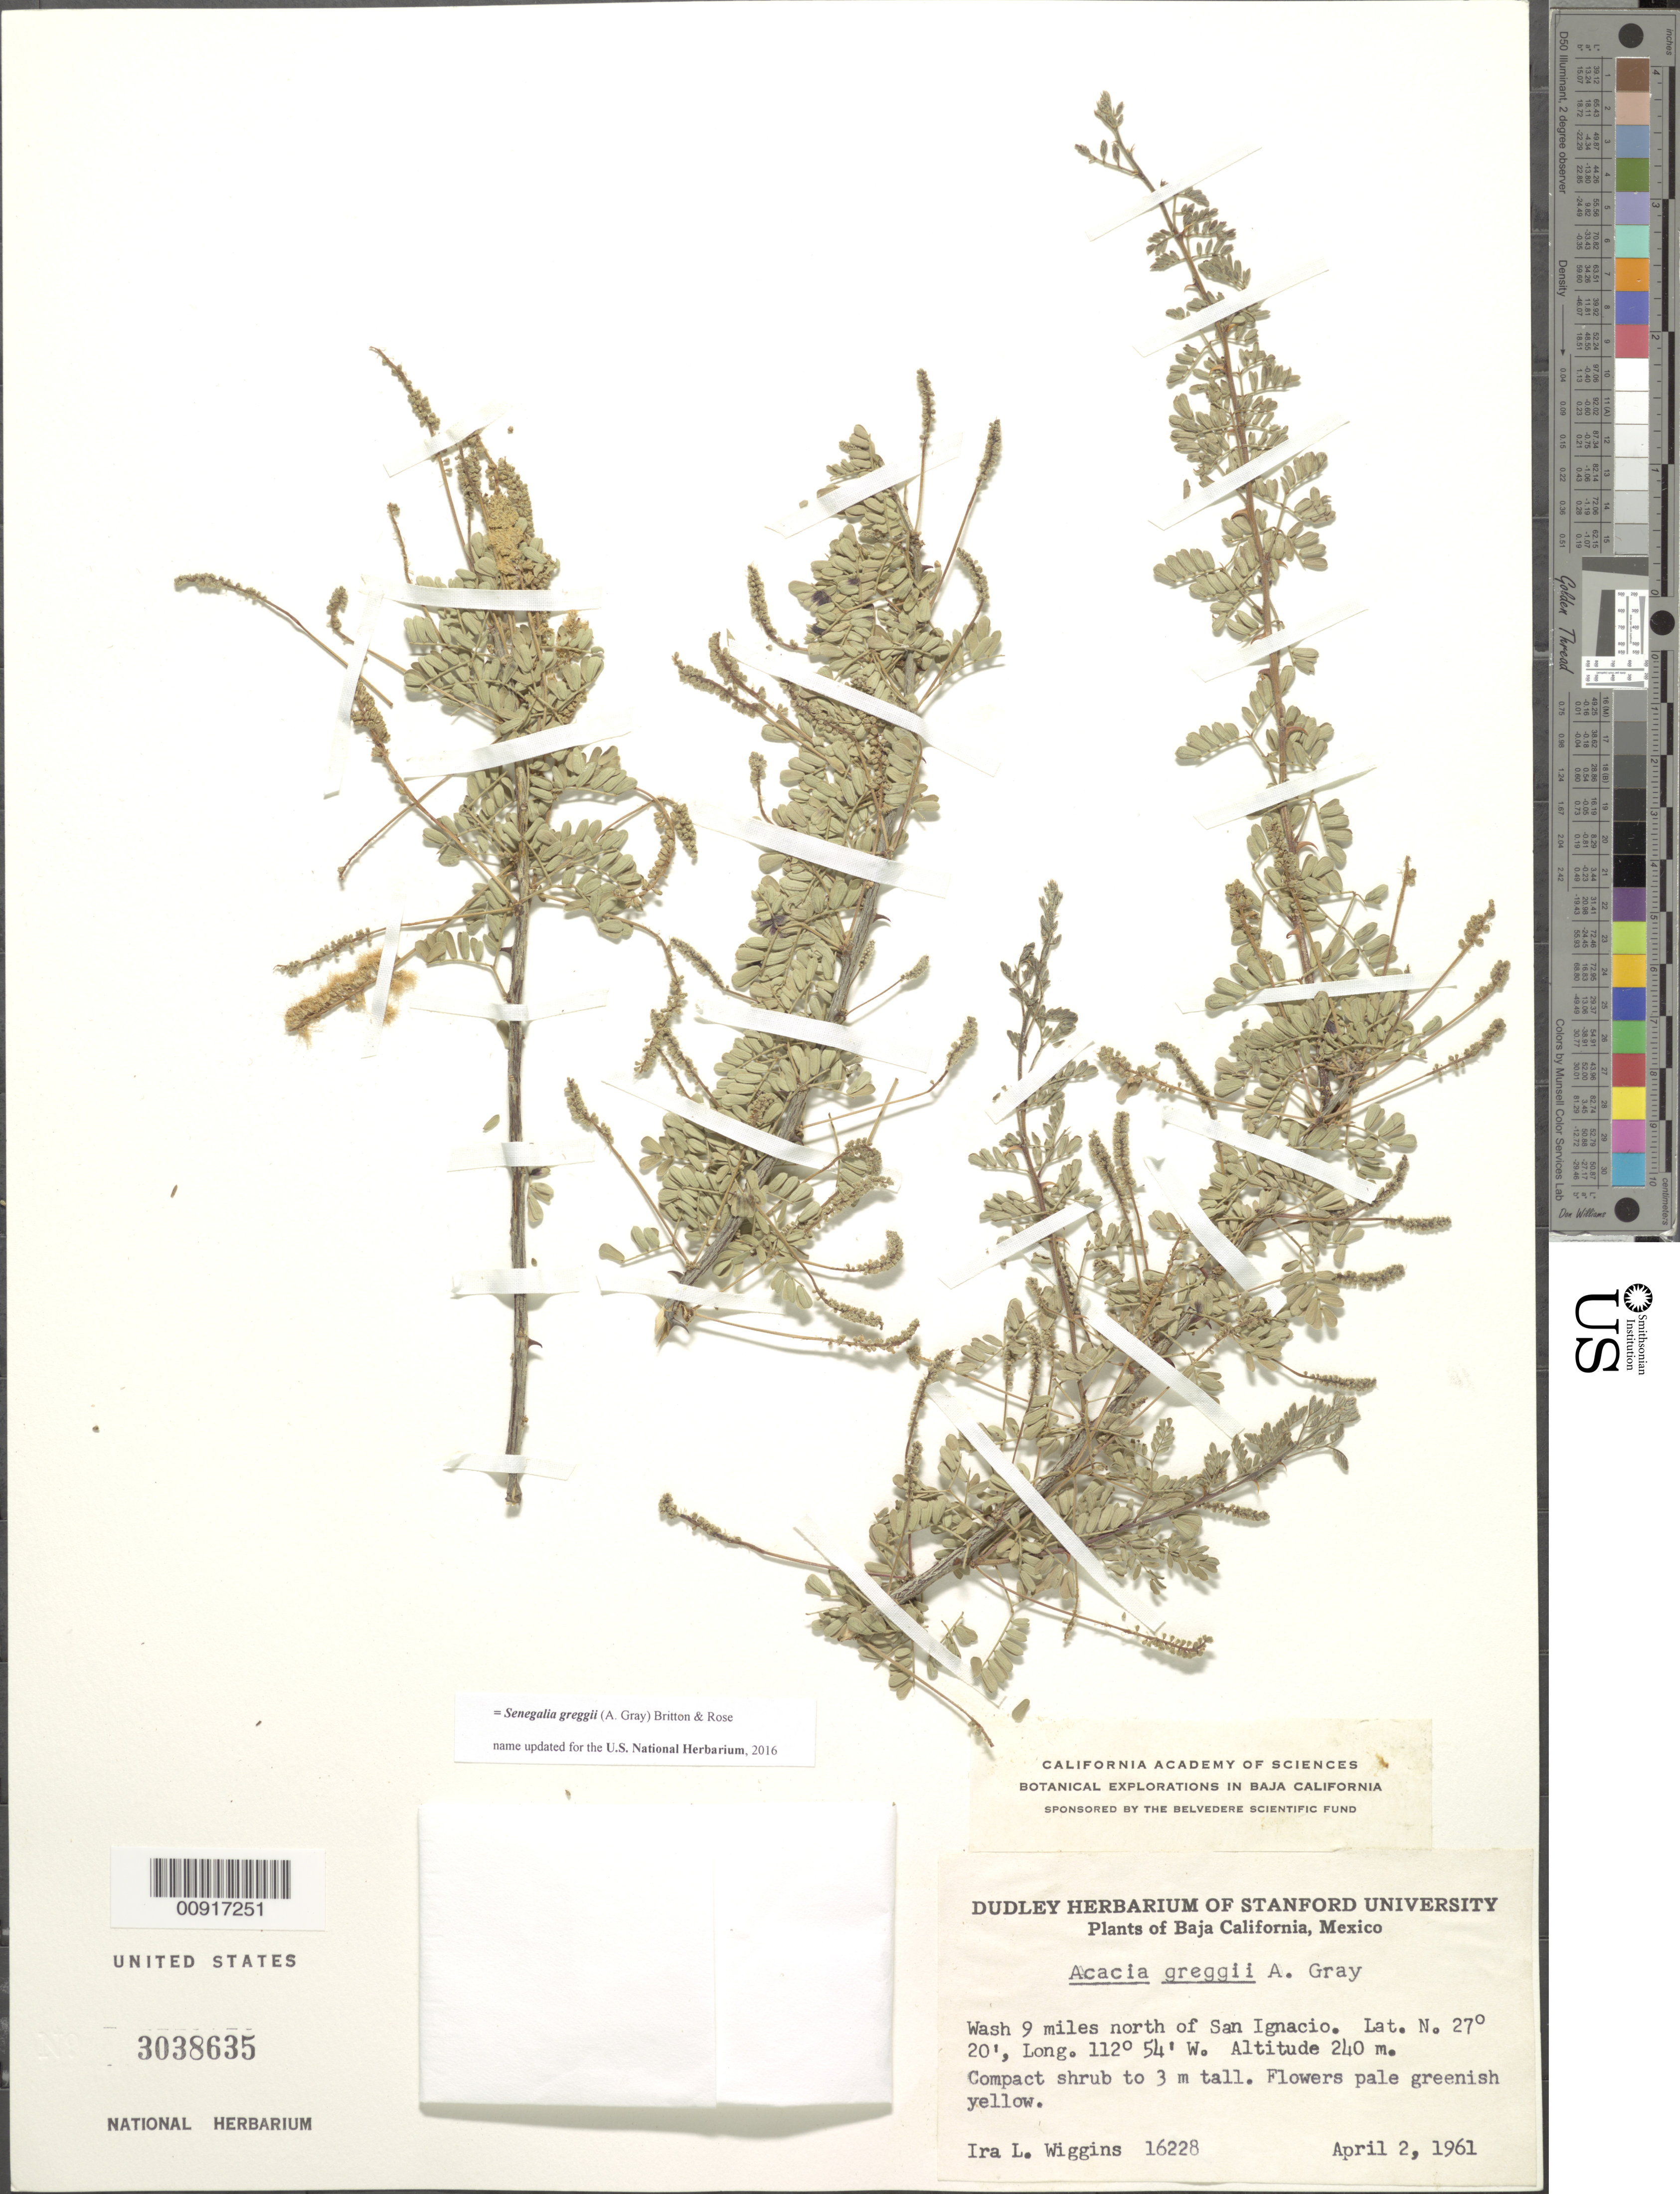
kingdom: Plantae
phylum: Tracheophyta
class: Magnoliopsida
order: Fabales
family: Fabaceae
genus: Senegalia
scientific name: Senegalia greggii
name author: (A. Gray) Britton & Rose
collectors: I. L. Wiggins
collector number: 16228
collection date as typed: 02 Apr 1961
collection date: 1961-04-02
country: Mexico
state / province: Baja California Sur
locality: Wash 9 miles north of San Ignacio.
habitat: Wash.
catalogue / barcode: US 3038635